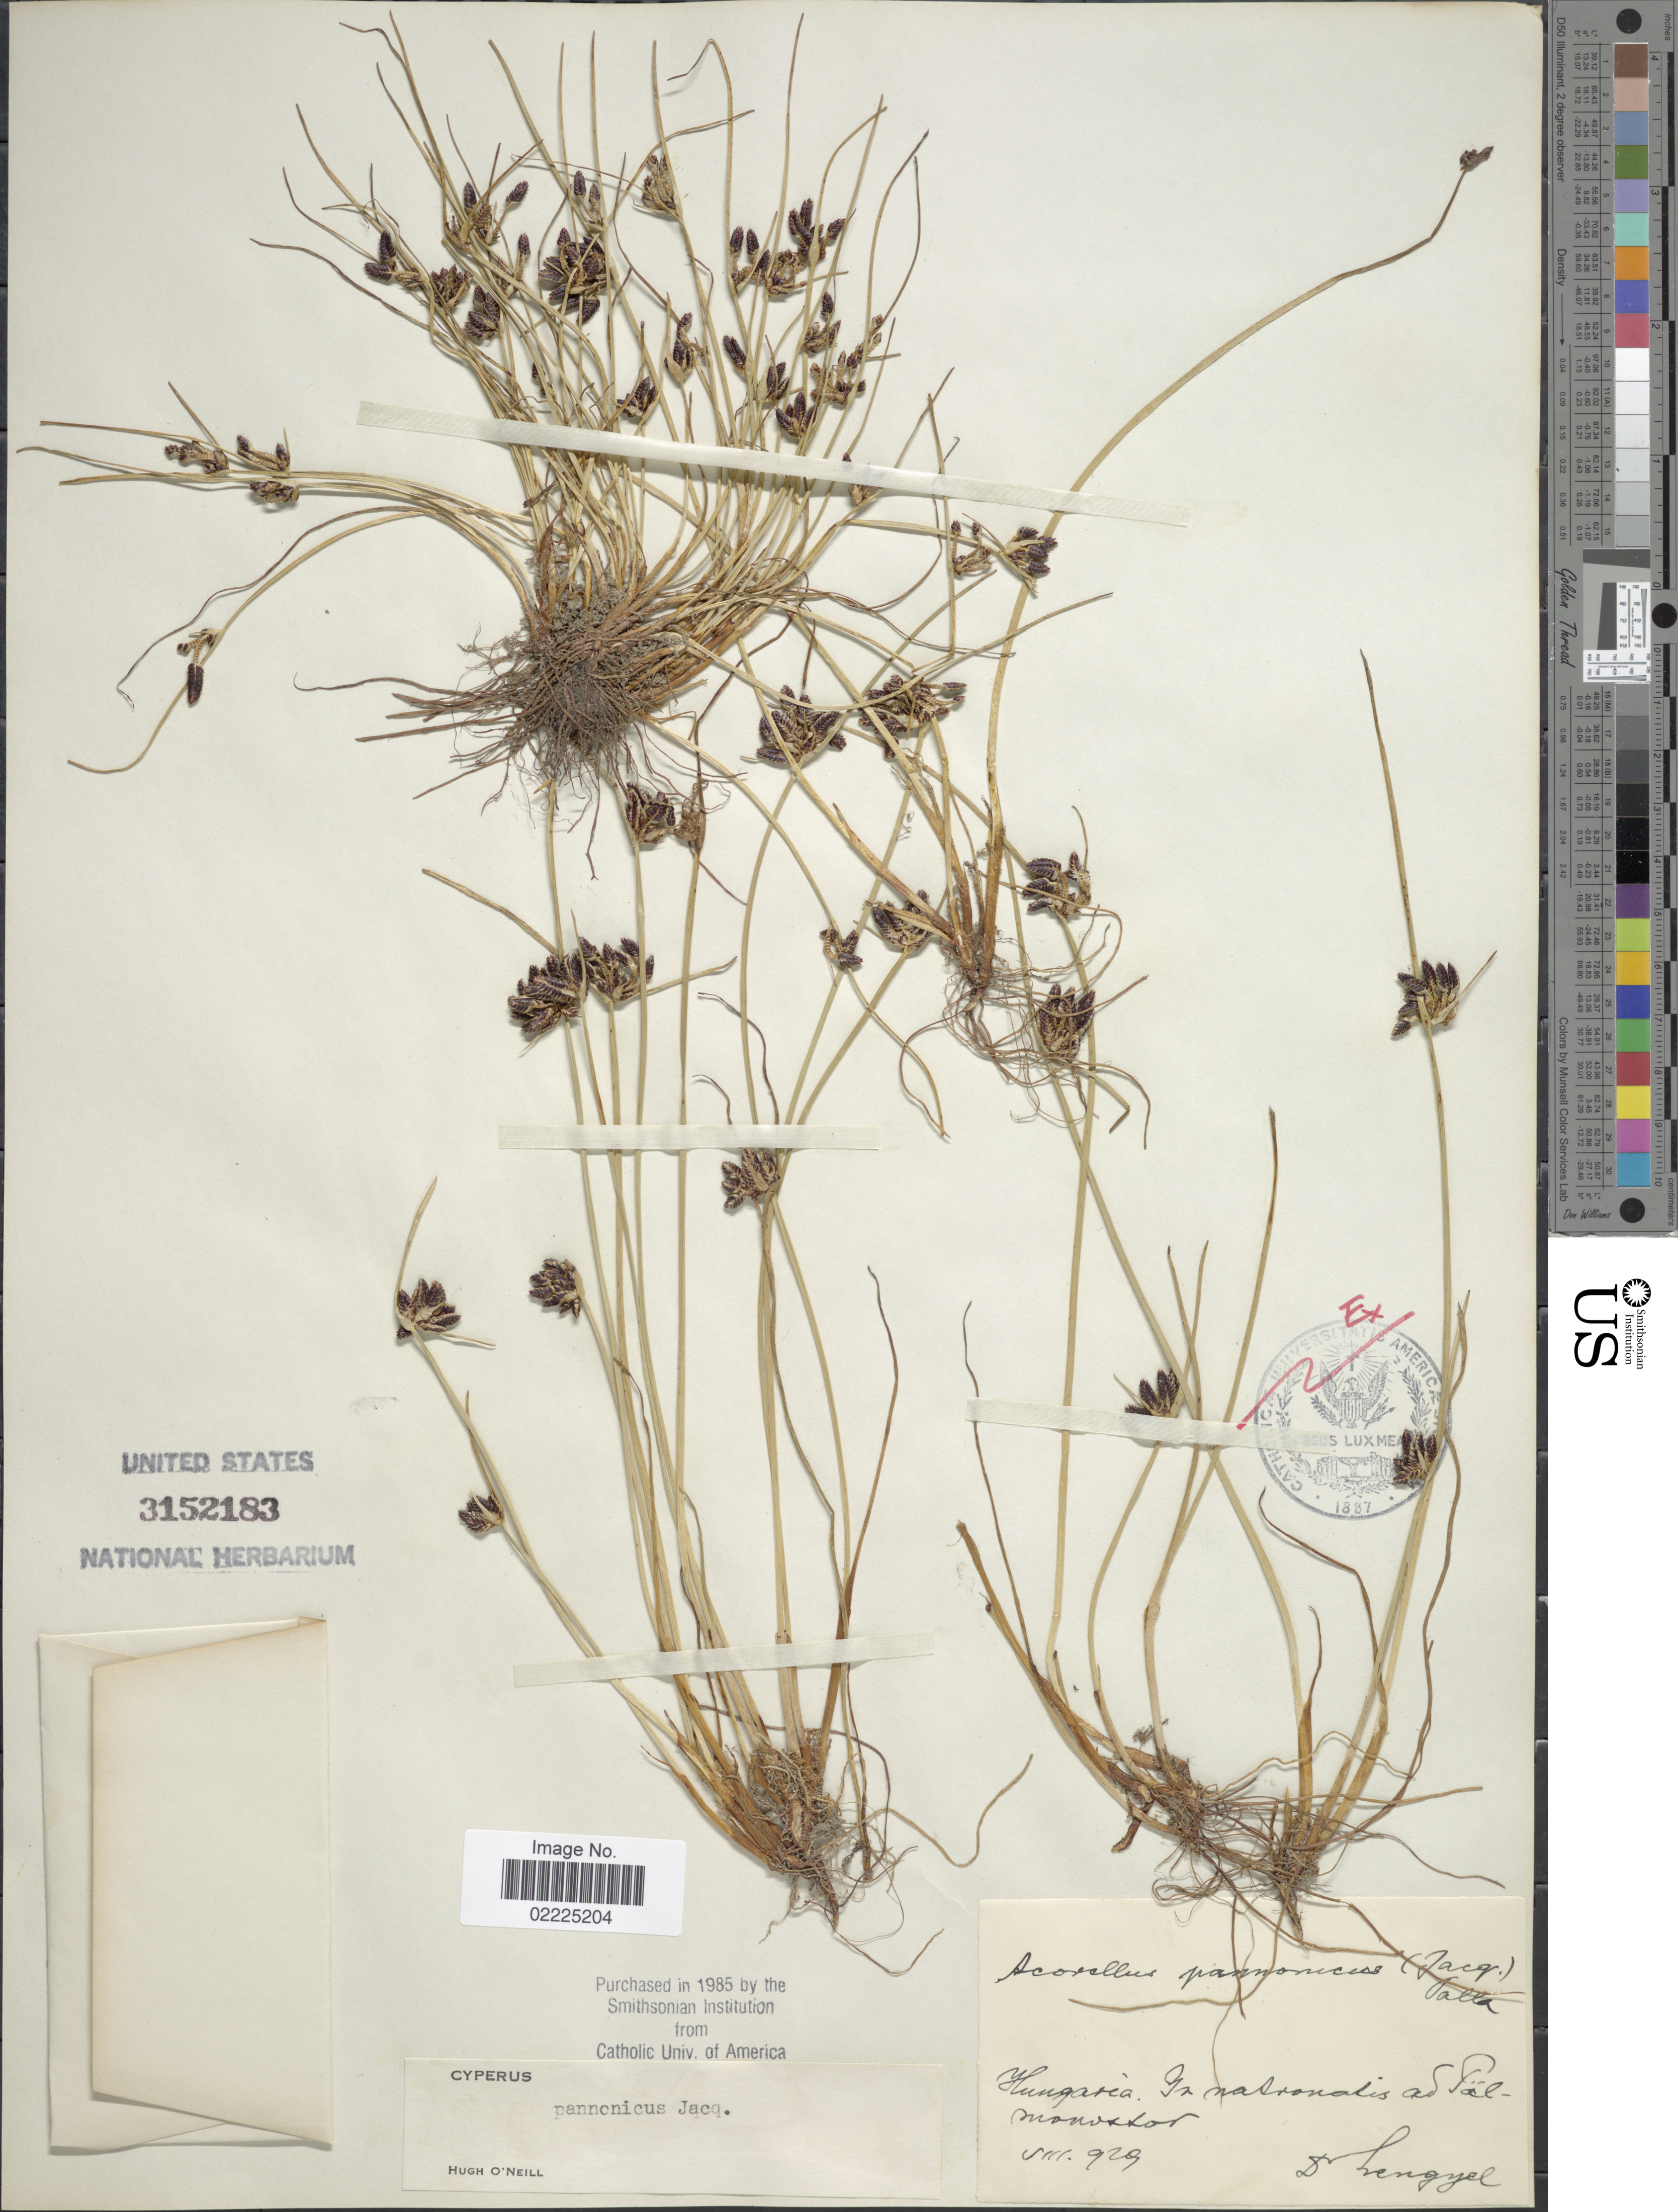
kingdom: Plantae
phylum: Tracheophyta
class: Liliopsida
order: Poales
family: Cyperaceae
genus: Cyperus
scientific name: Cyperus pannonicus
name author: Jacq.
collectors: G. Lengyel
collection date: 1929-08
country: Hungary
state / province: Bacs-kiskun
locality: In natronalis ad Pálmonostora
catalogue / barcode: US 3152183